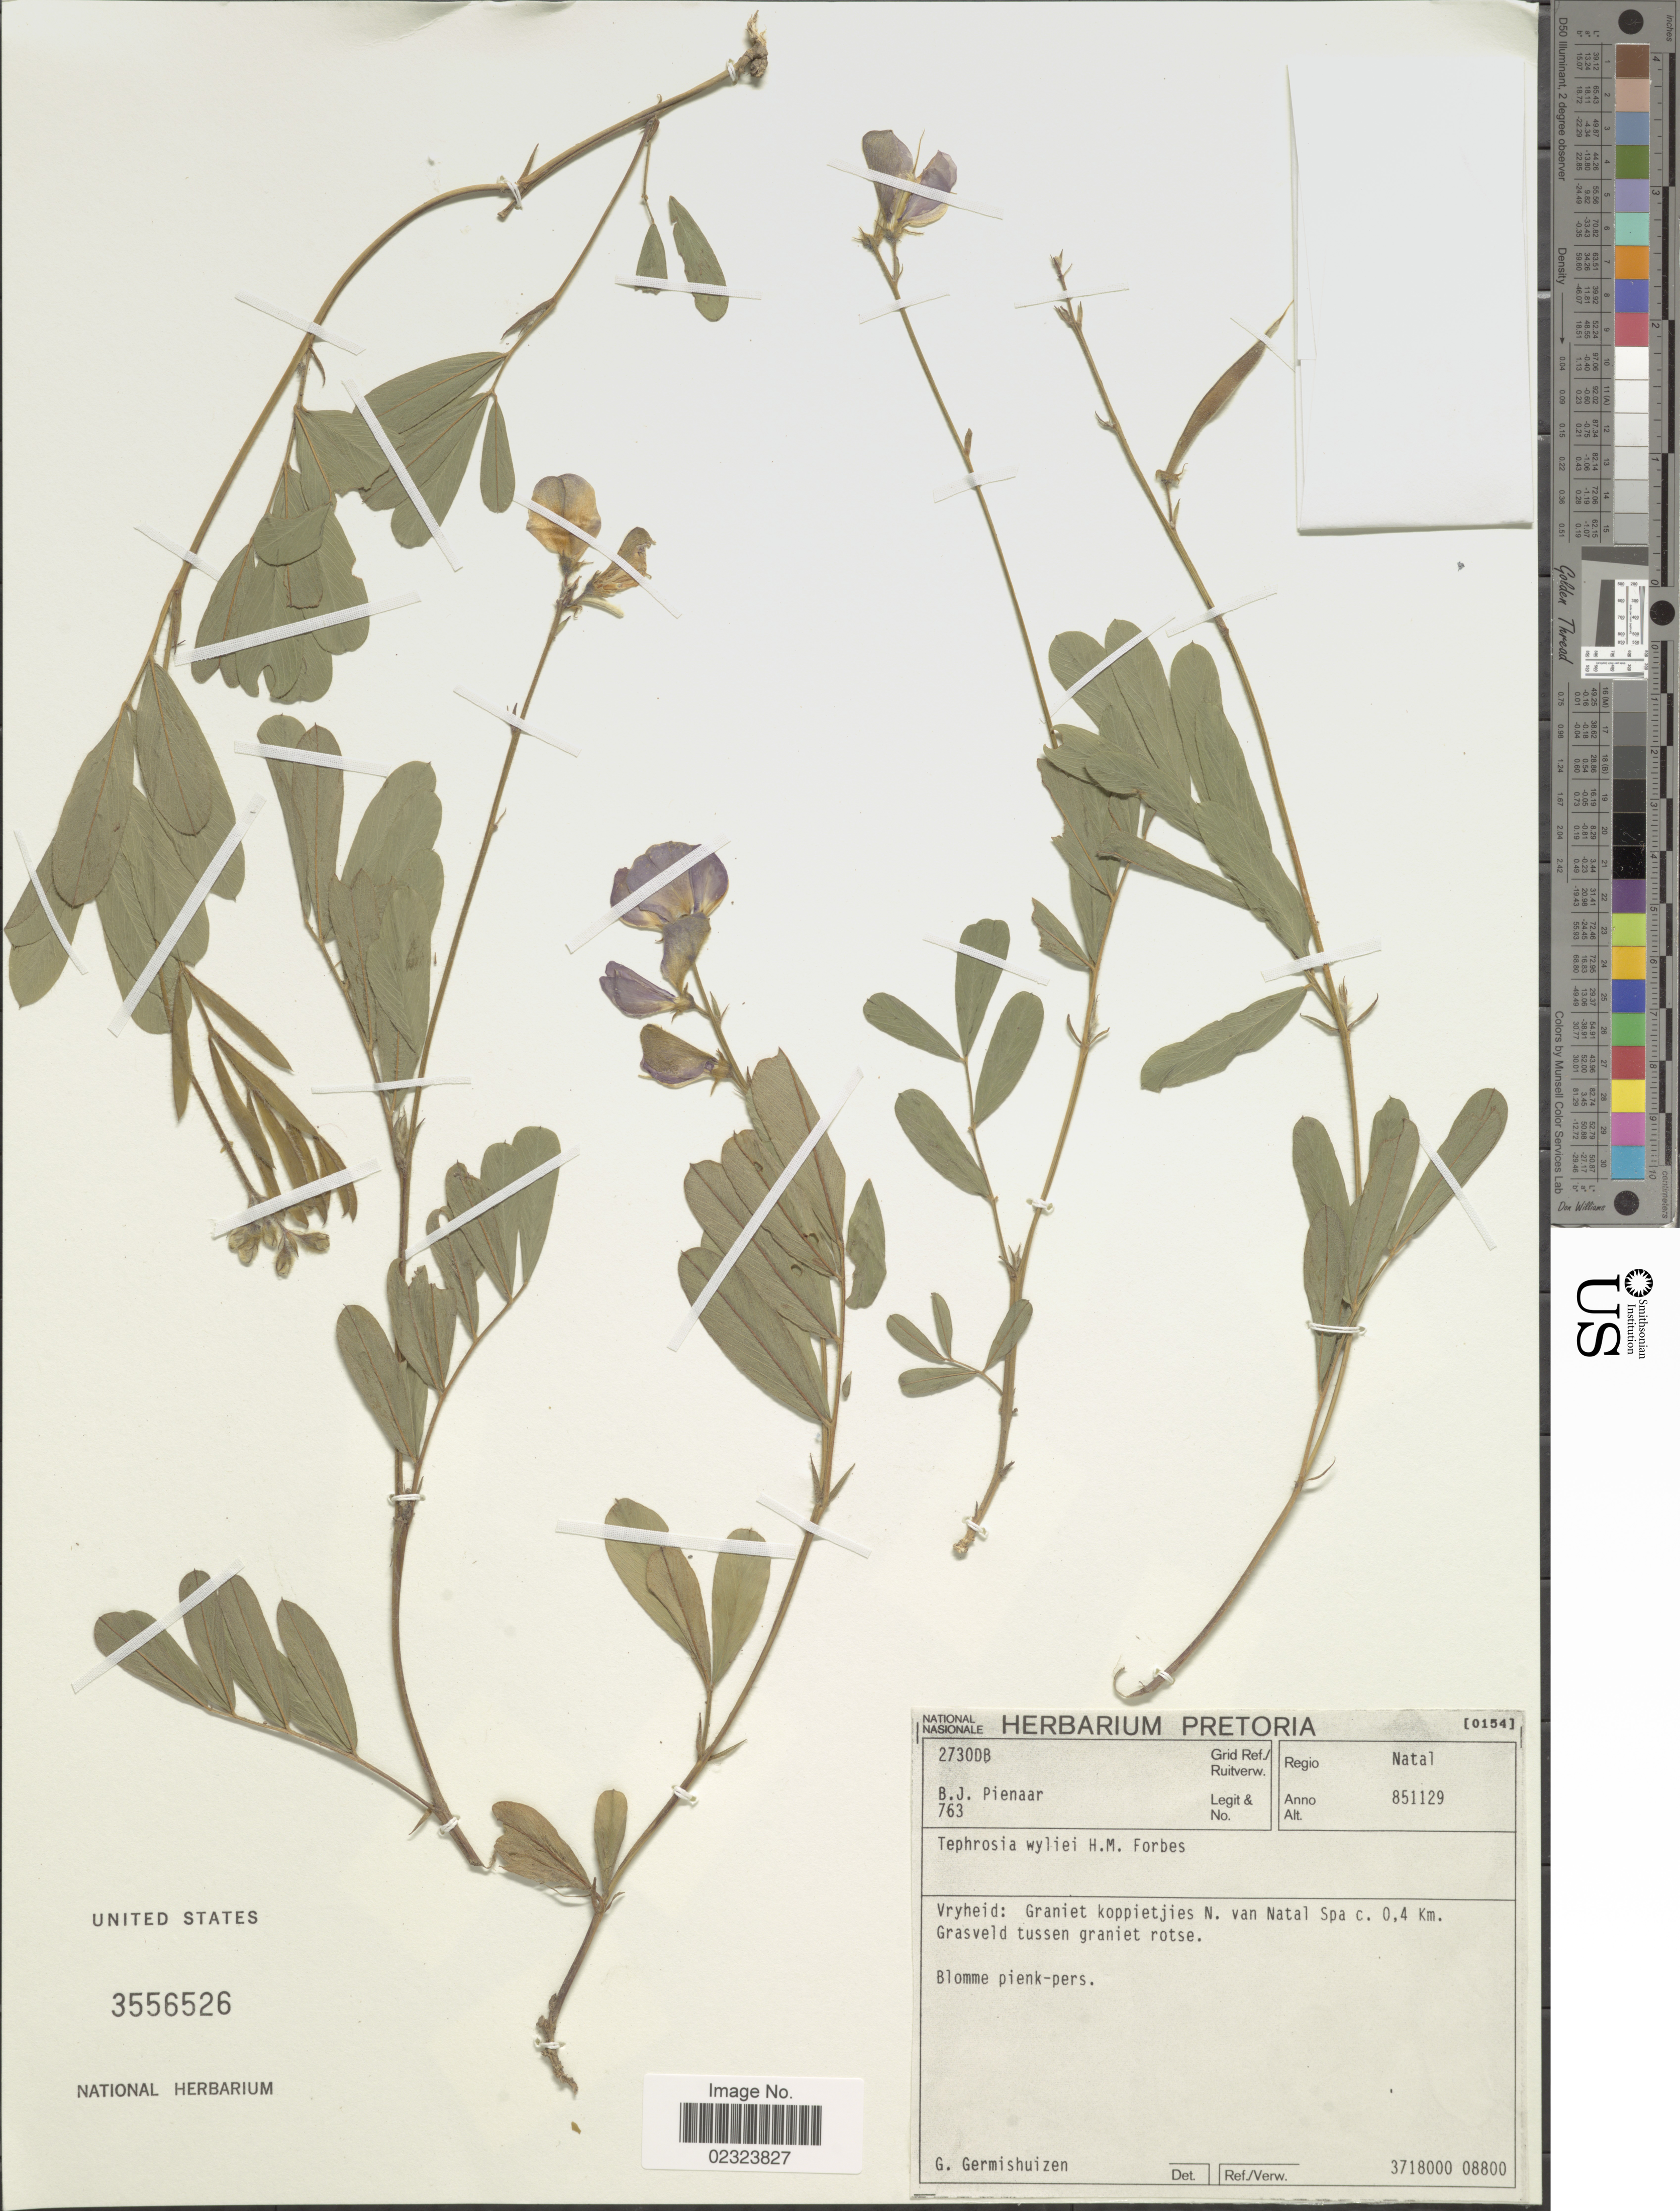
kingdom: Plantae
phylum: Tracheophyta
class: Magnoliopsida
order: Fabales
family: Fabaceae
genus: Tephrosia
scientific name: Tephrosia wyliei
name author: H.M.L. Forbes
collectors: B. Pienaar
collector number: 763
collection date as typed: Transcribed d/m/y: 29/11/85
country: South Africa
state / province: KwaZulu-Natal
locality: Vryheid: Graniet koppietjies N. van Natal Spa c. 0.4 Km.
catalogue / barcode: US 3556526